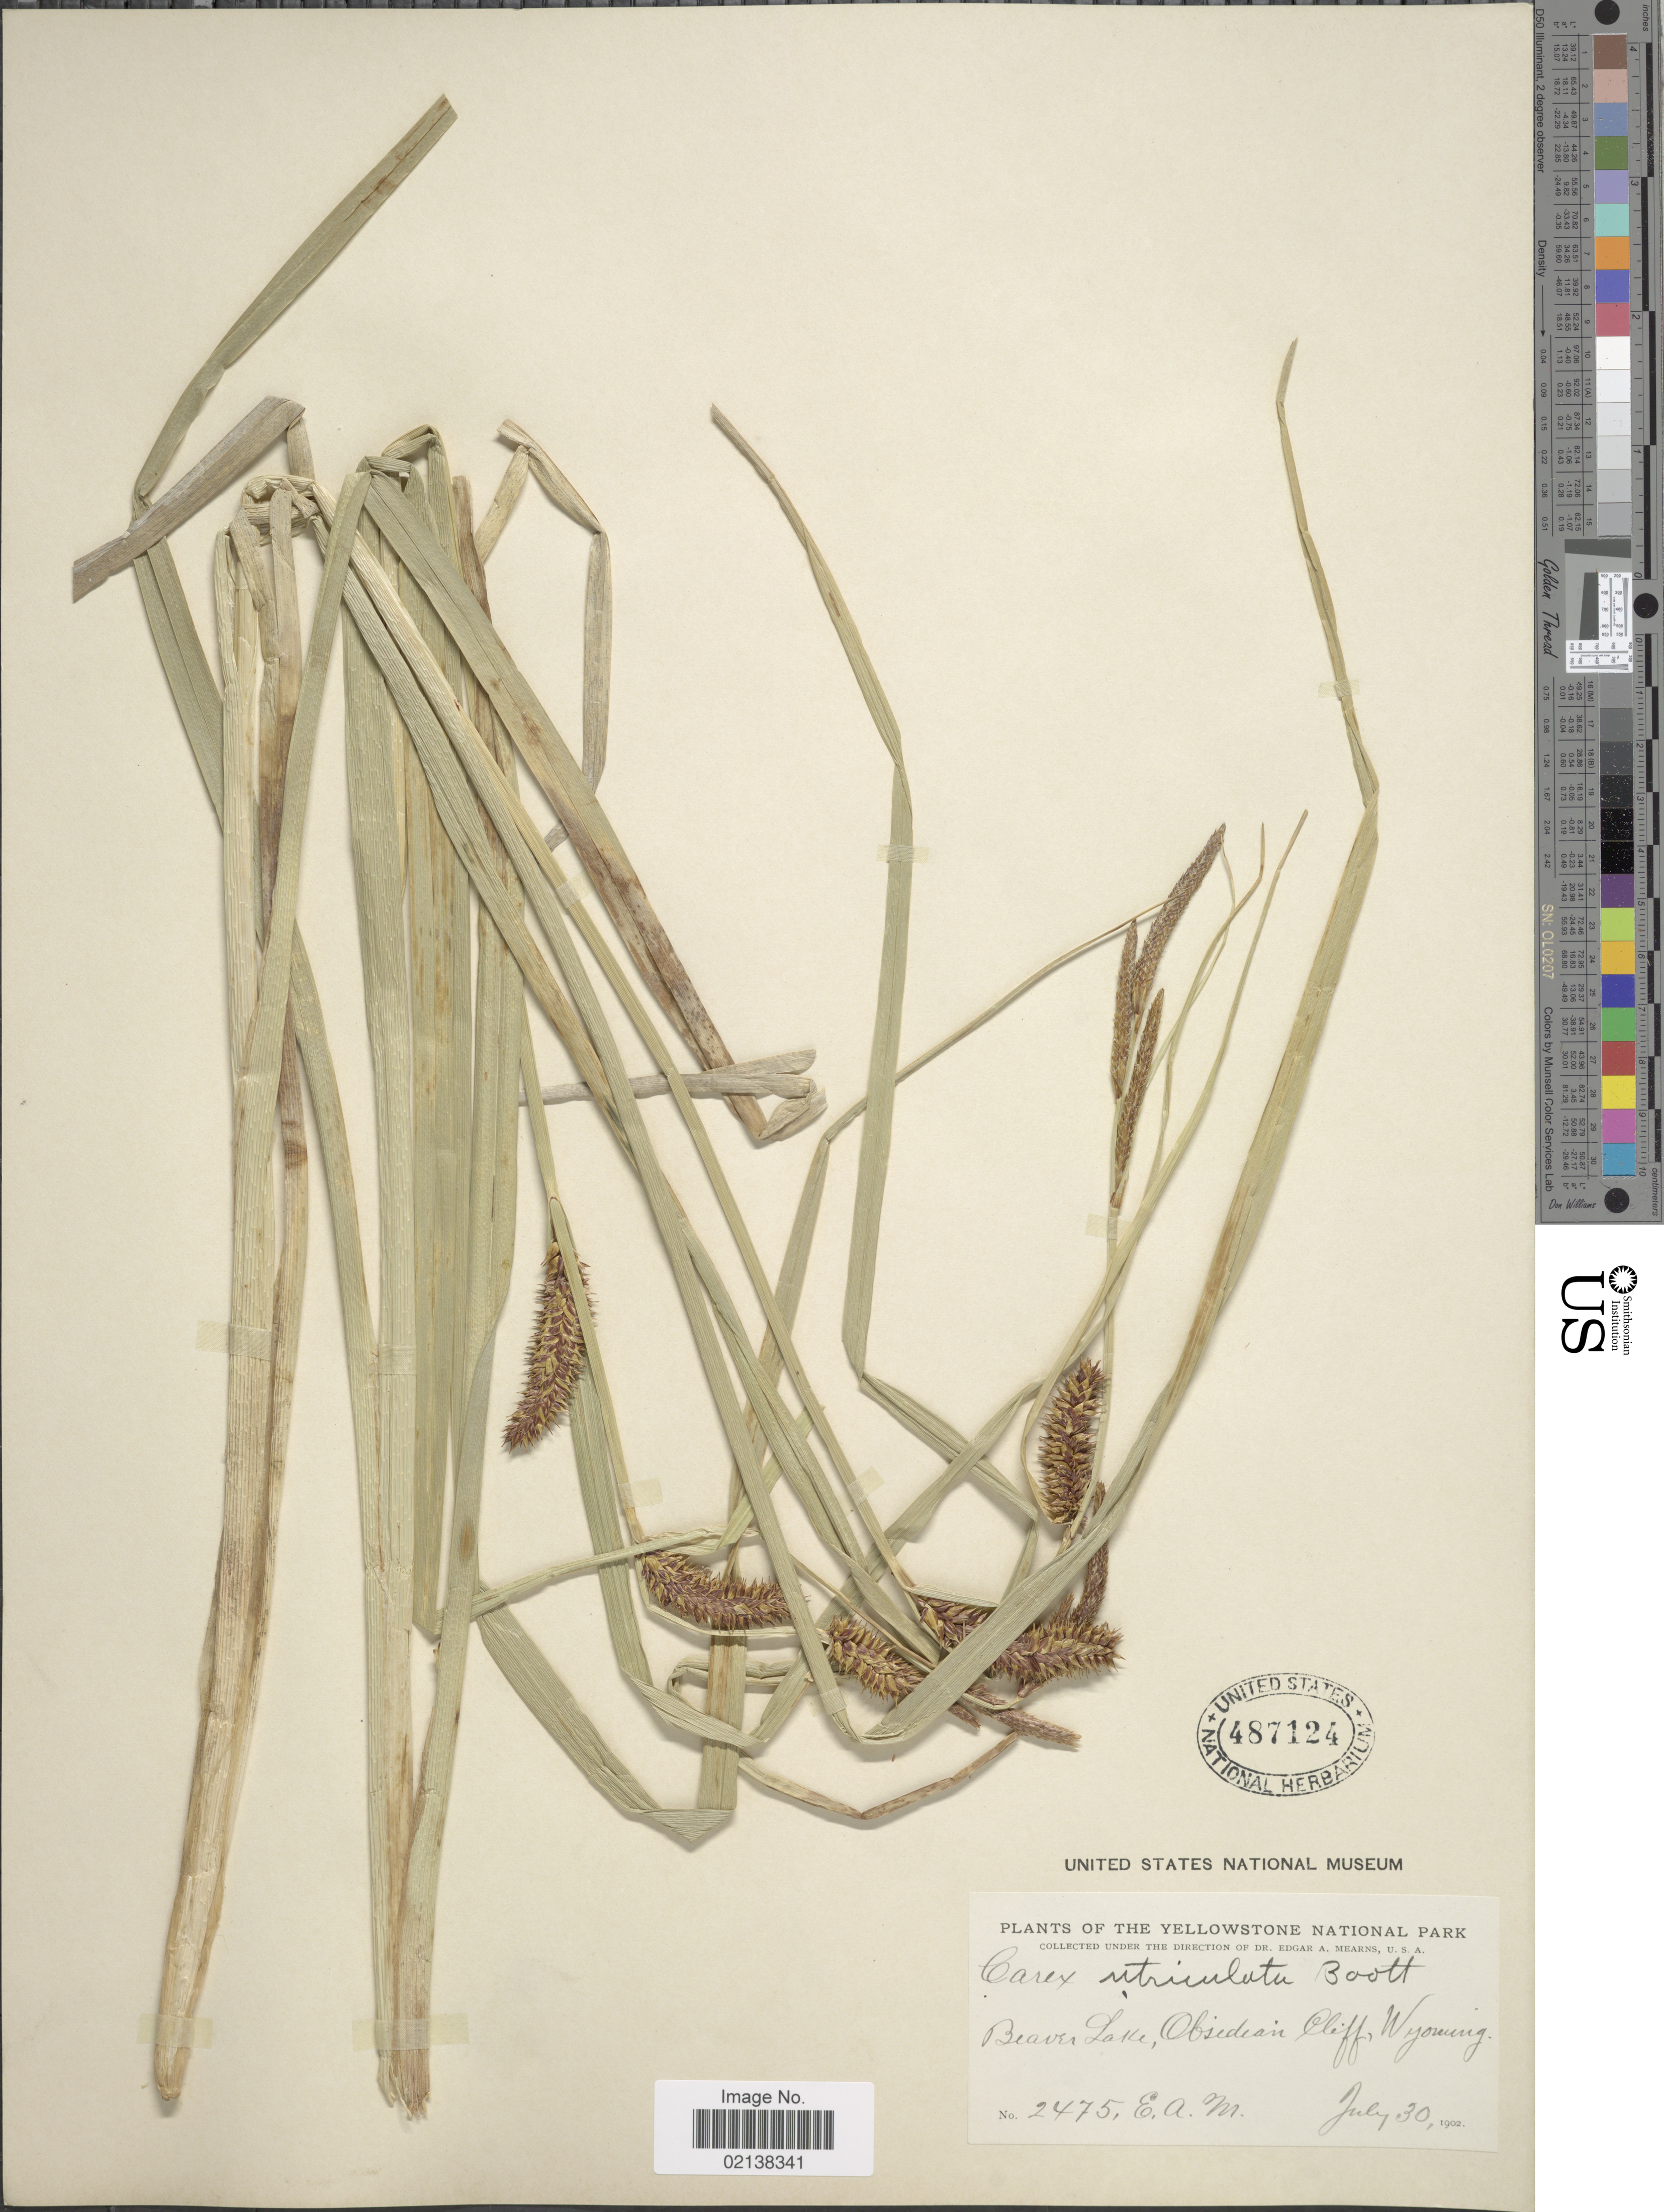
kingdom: Plantae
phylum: Tracheophyta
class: Liliopsida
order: Poales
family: Cyperaceae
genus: Carex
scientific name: Carex utriculata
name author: Boott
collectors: E. A. Mearns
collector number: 2475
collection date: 1902-07-30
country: United States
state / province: Wyoming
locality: Yellowstone National Park, Beaver Lake, Obsidian Cliff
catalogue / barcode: US 487124